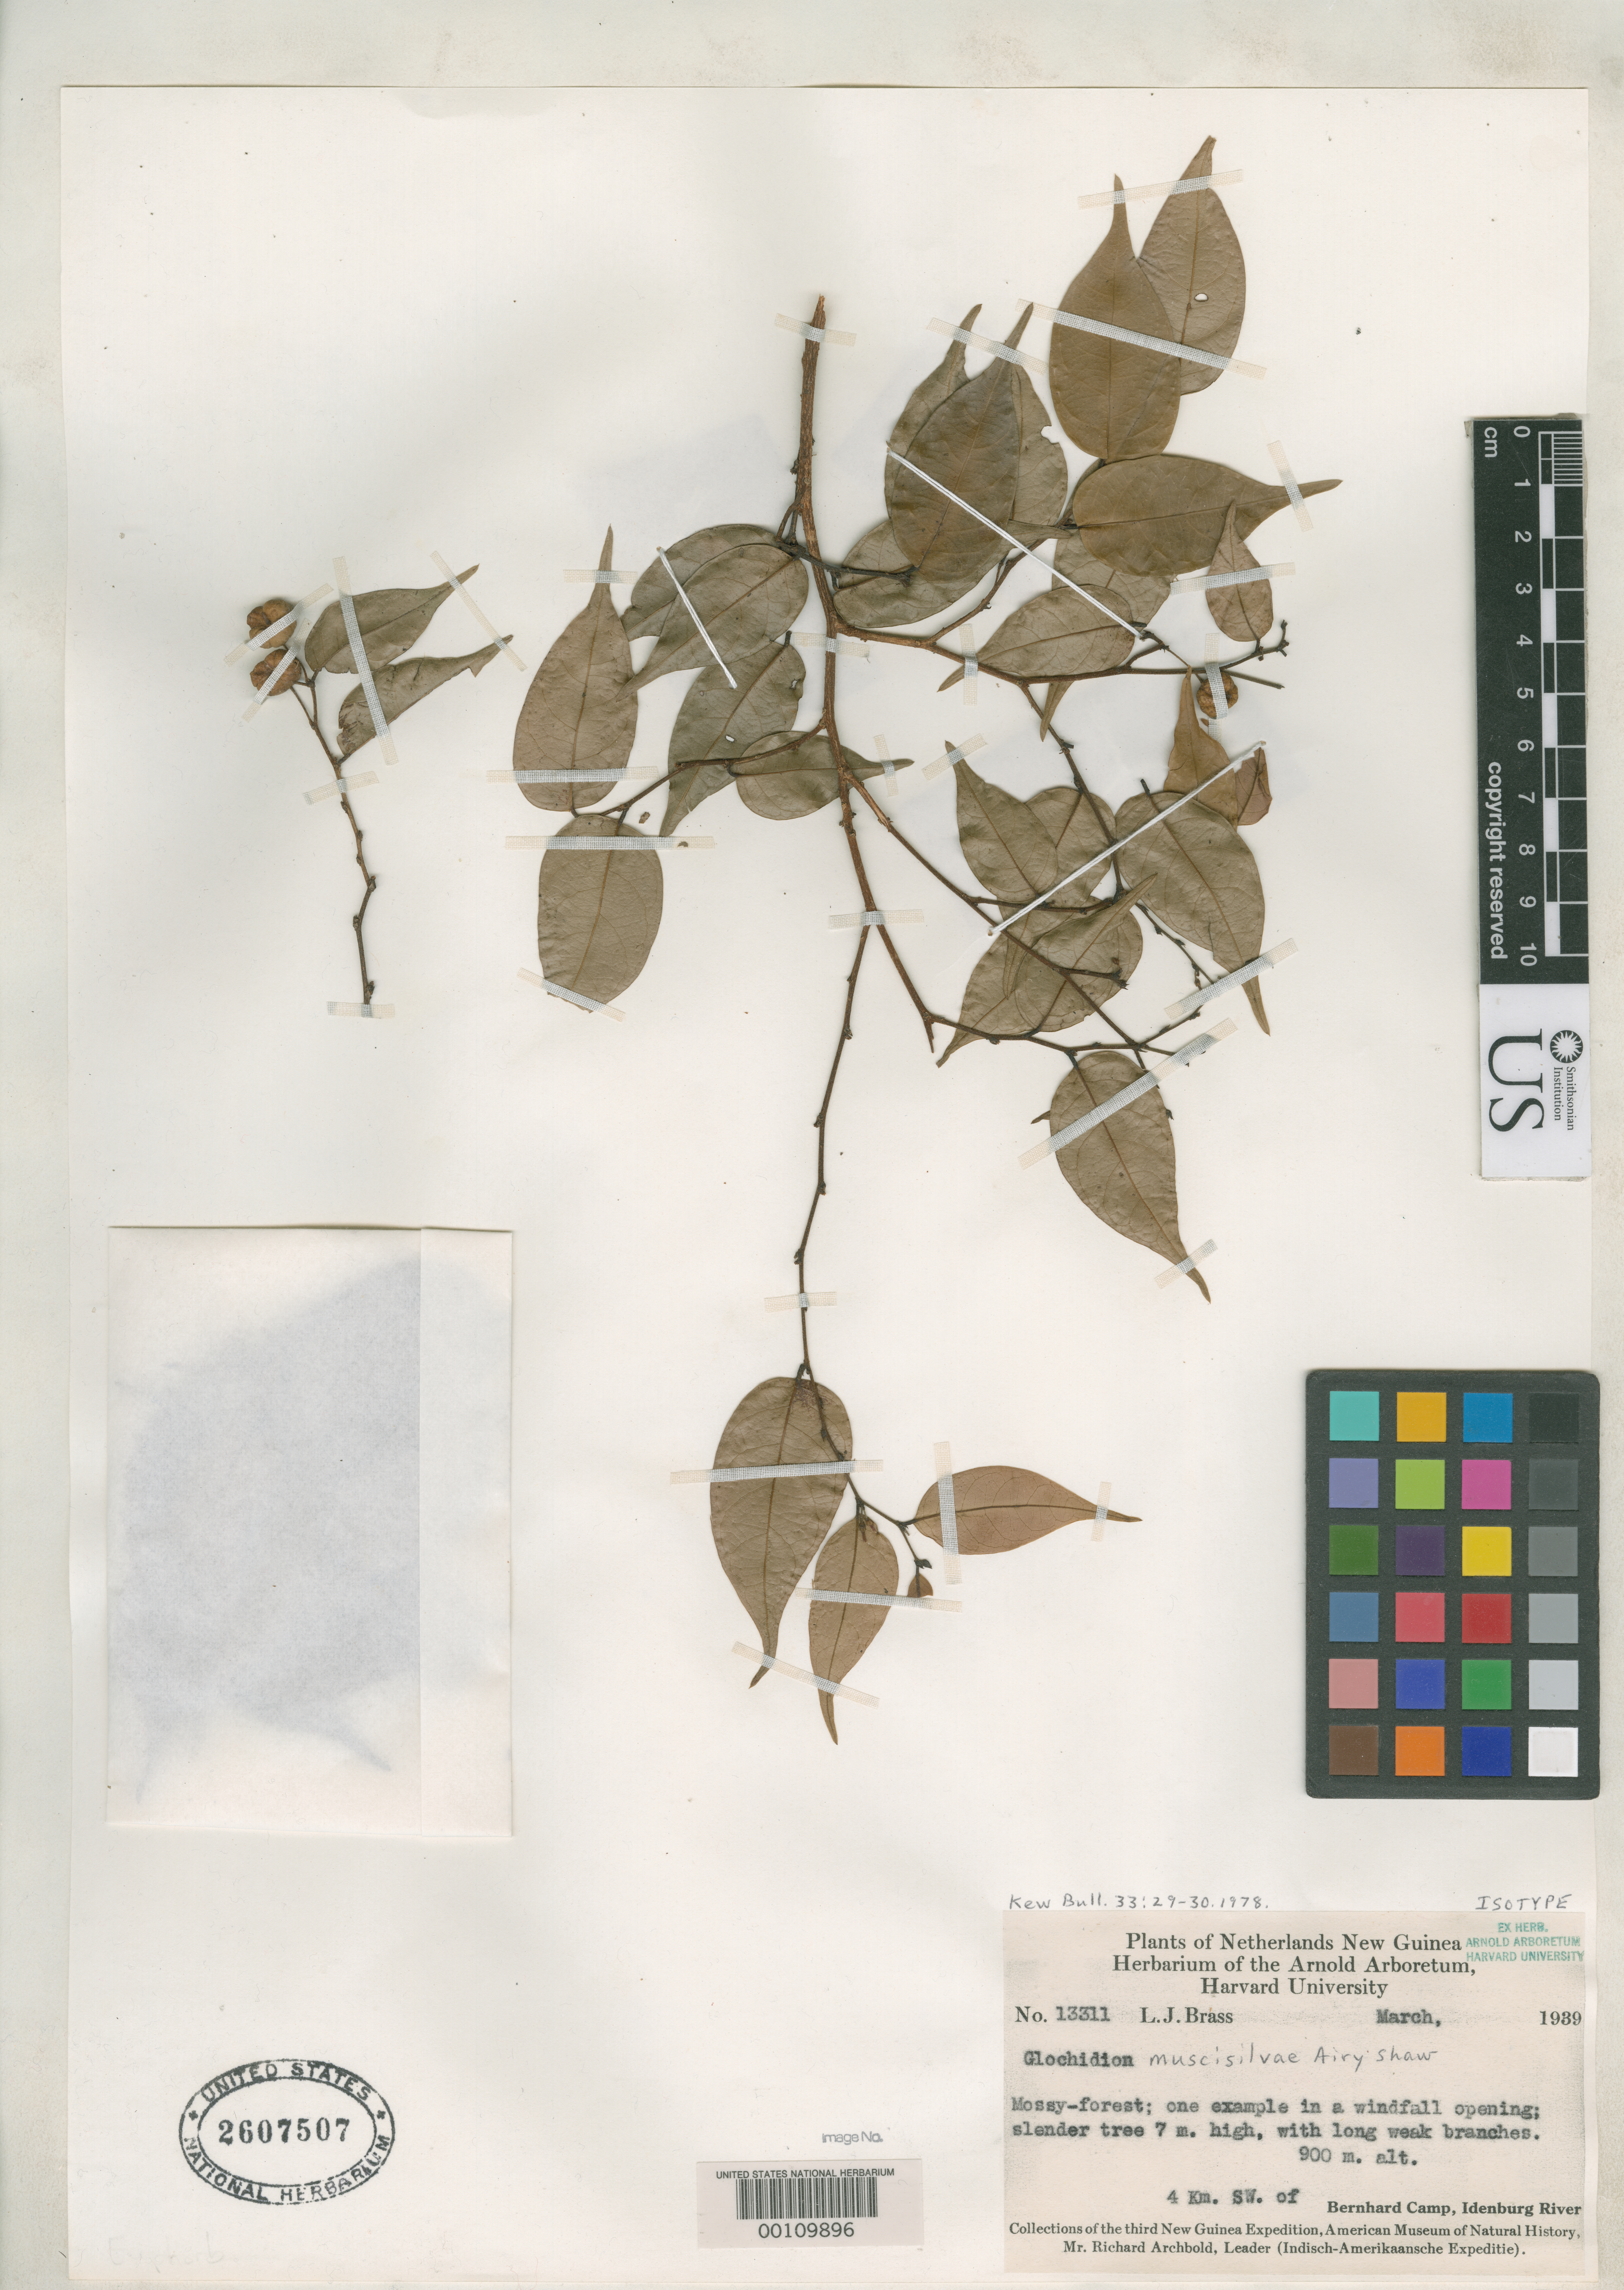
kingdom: Plantae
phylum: Tracheophyta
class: Magnoliopsida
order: Malpighiales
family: Phyllanthaceae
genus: Glochidion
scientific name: Glochidion muscisilvae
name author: Airy Shaw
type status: Isotype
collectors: L. J. Brass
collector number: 13311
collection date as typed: Mar 1939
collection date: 1939-03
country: Indonesia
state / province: Papua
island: New Guinea I.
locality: SW of Bernhard Camp, Idenburg River.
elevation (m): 900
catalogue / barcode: US 2607507